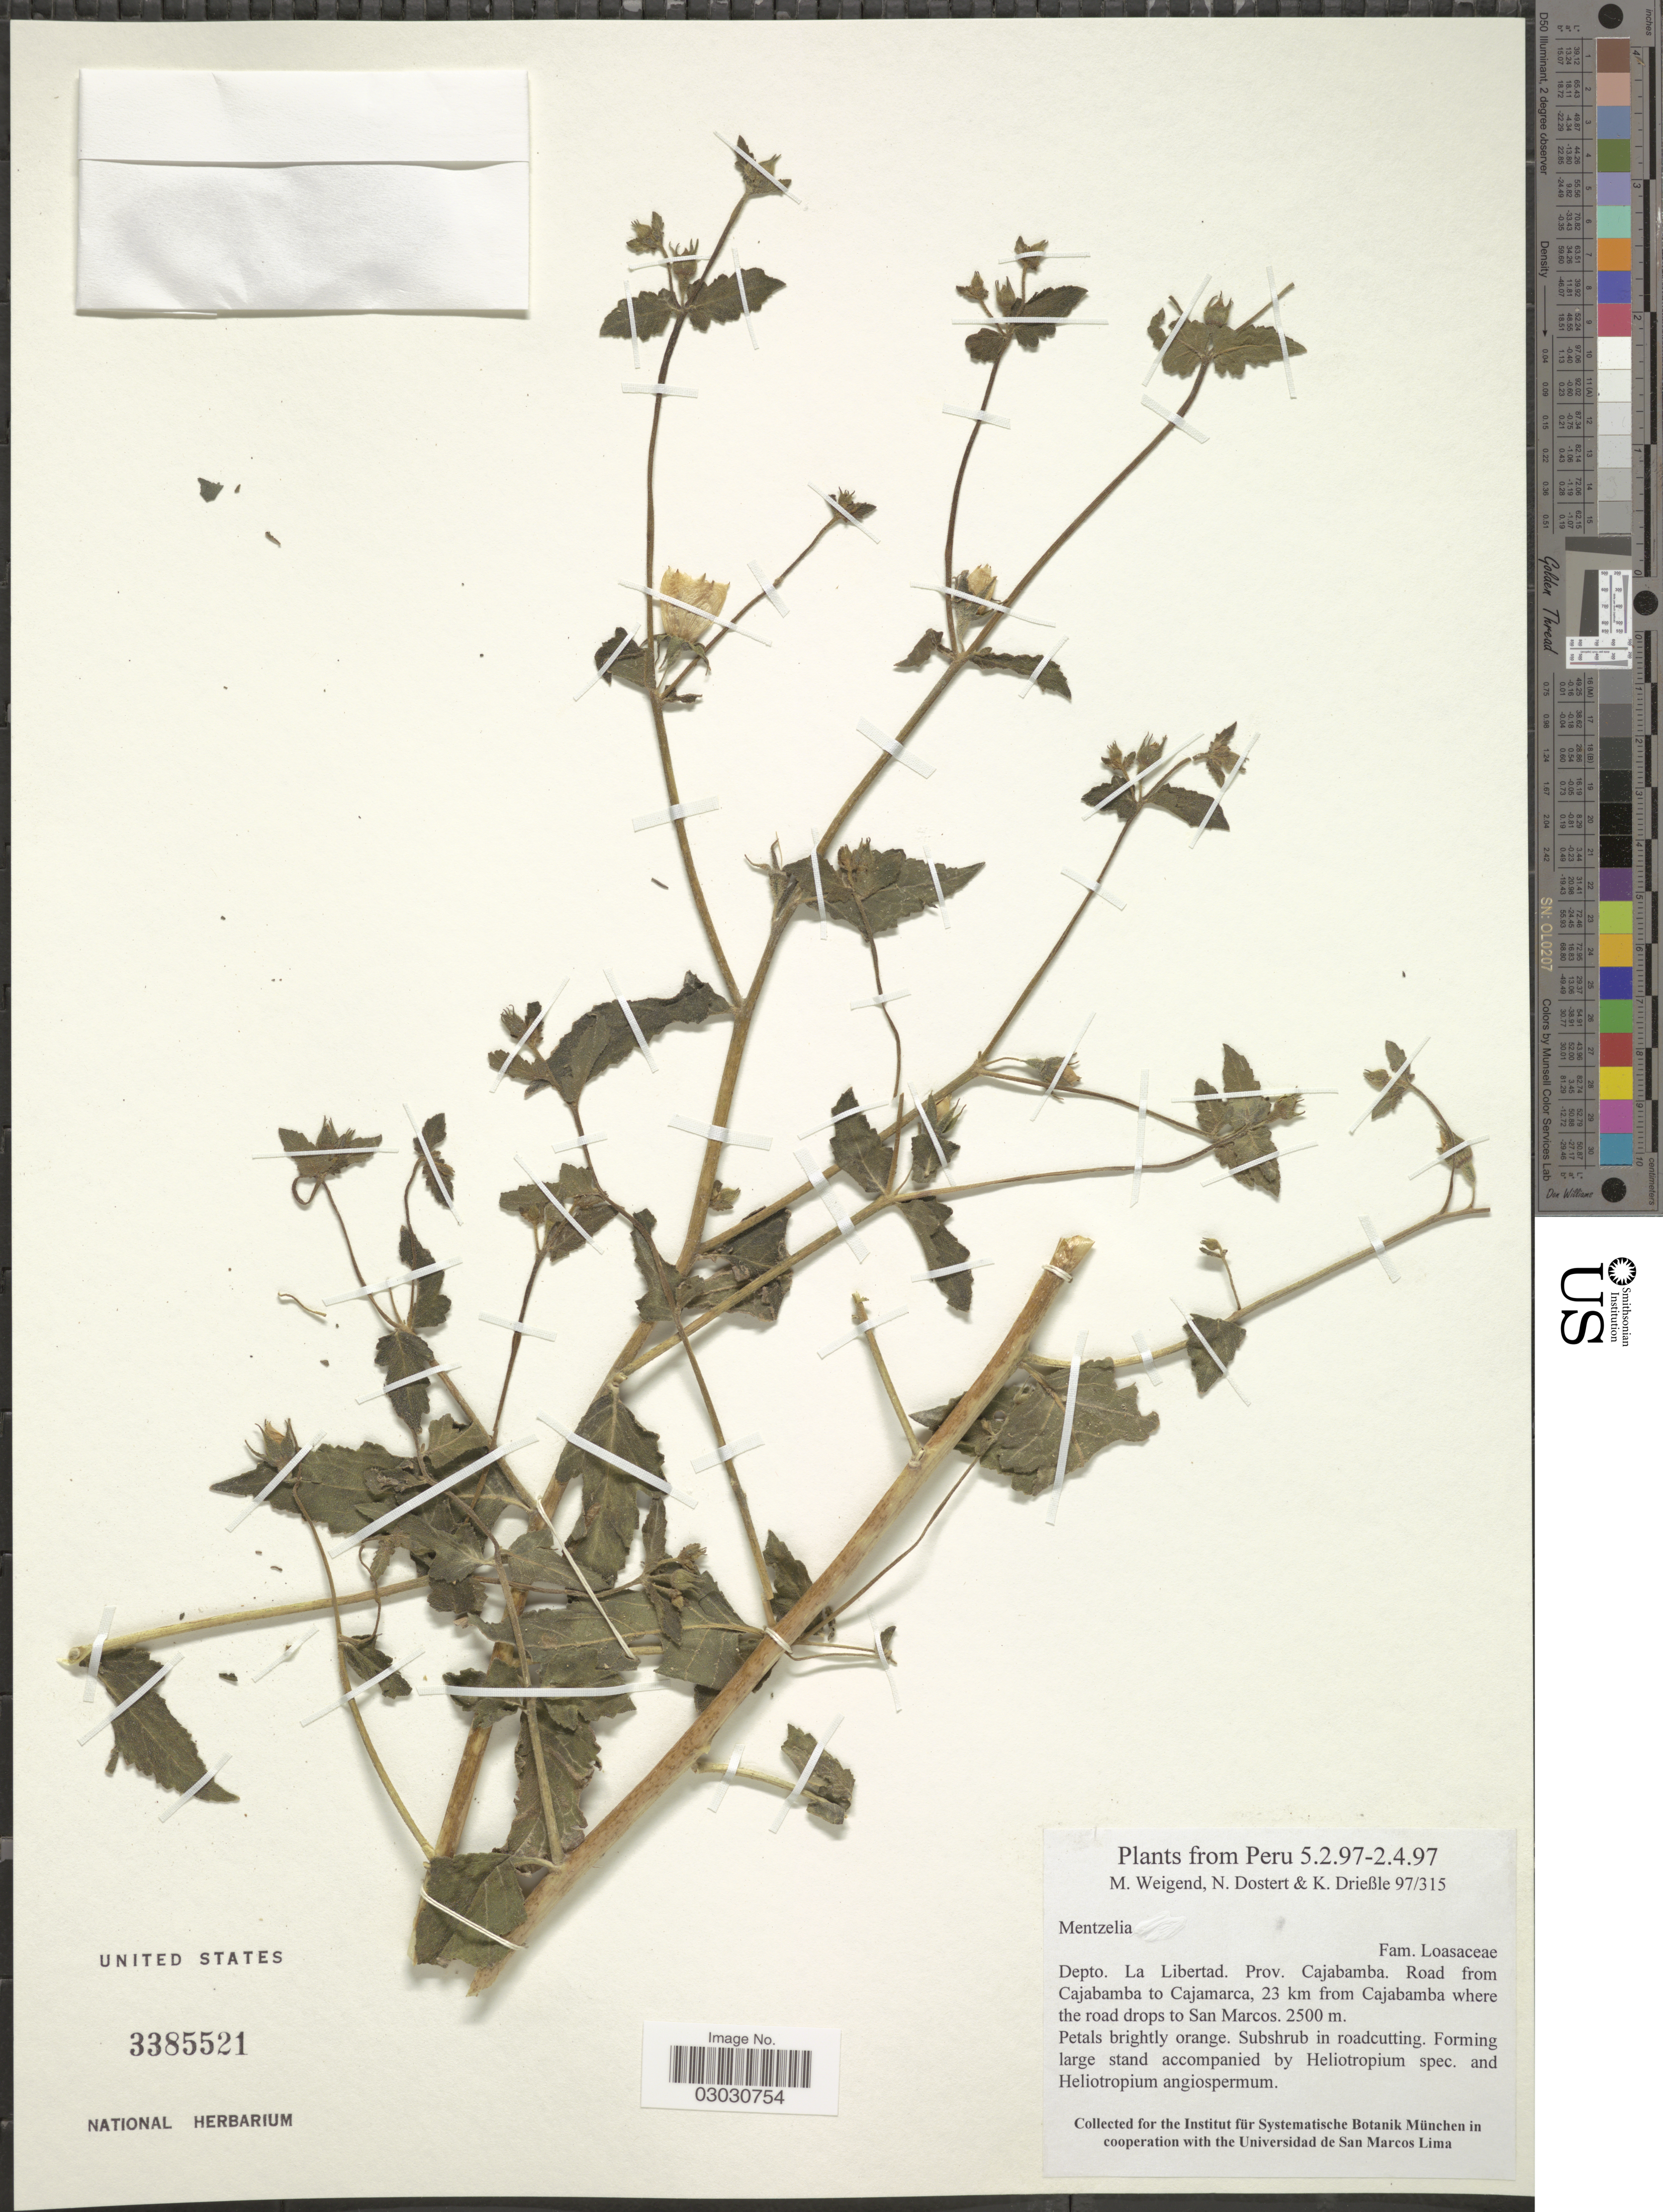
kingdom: Plantae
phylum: Tracheophyta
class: Magnoliopsida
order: Cornales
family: Loasaceae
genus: Mentzelia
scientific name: Mentzelia sp.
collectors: M. Weigend, N. Dostert & K. Drießle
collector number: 97/315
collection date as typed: Transcribed d/m/y: 5/2/97 to 2/4/97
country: Peru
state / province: La Libertad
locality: Depto. La Libertad. Prov. Cajabamba. Road from Cajabamba to Cajamarca, 23 km from Cajabamba where the road drops to San Marcos.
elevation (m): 2500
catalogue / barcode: US 3385521